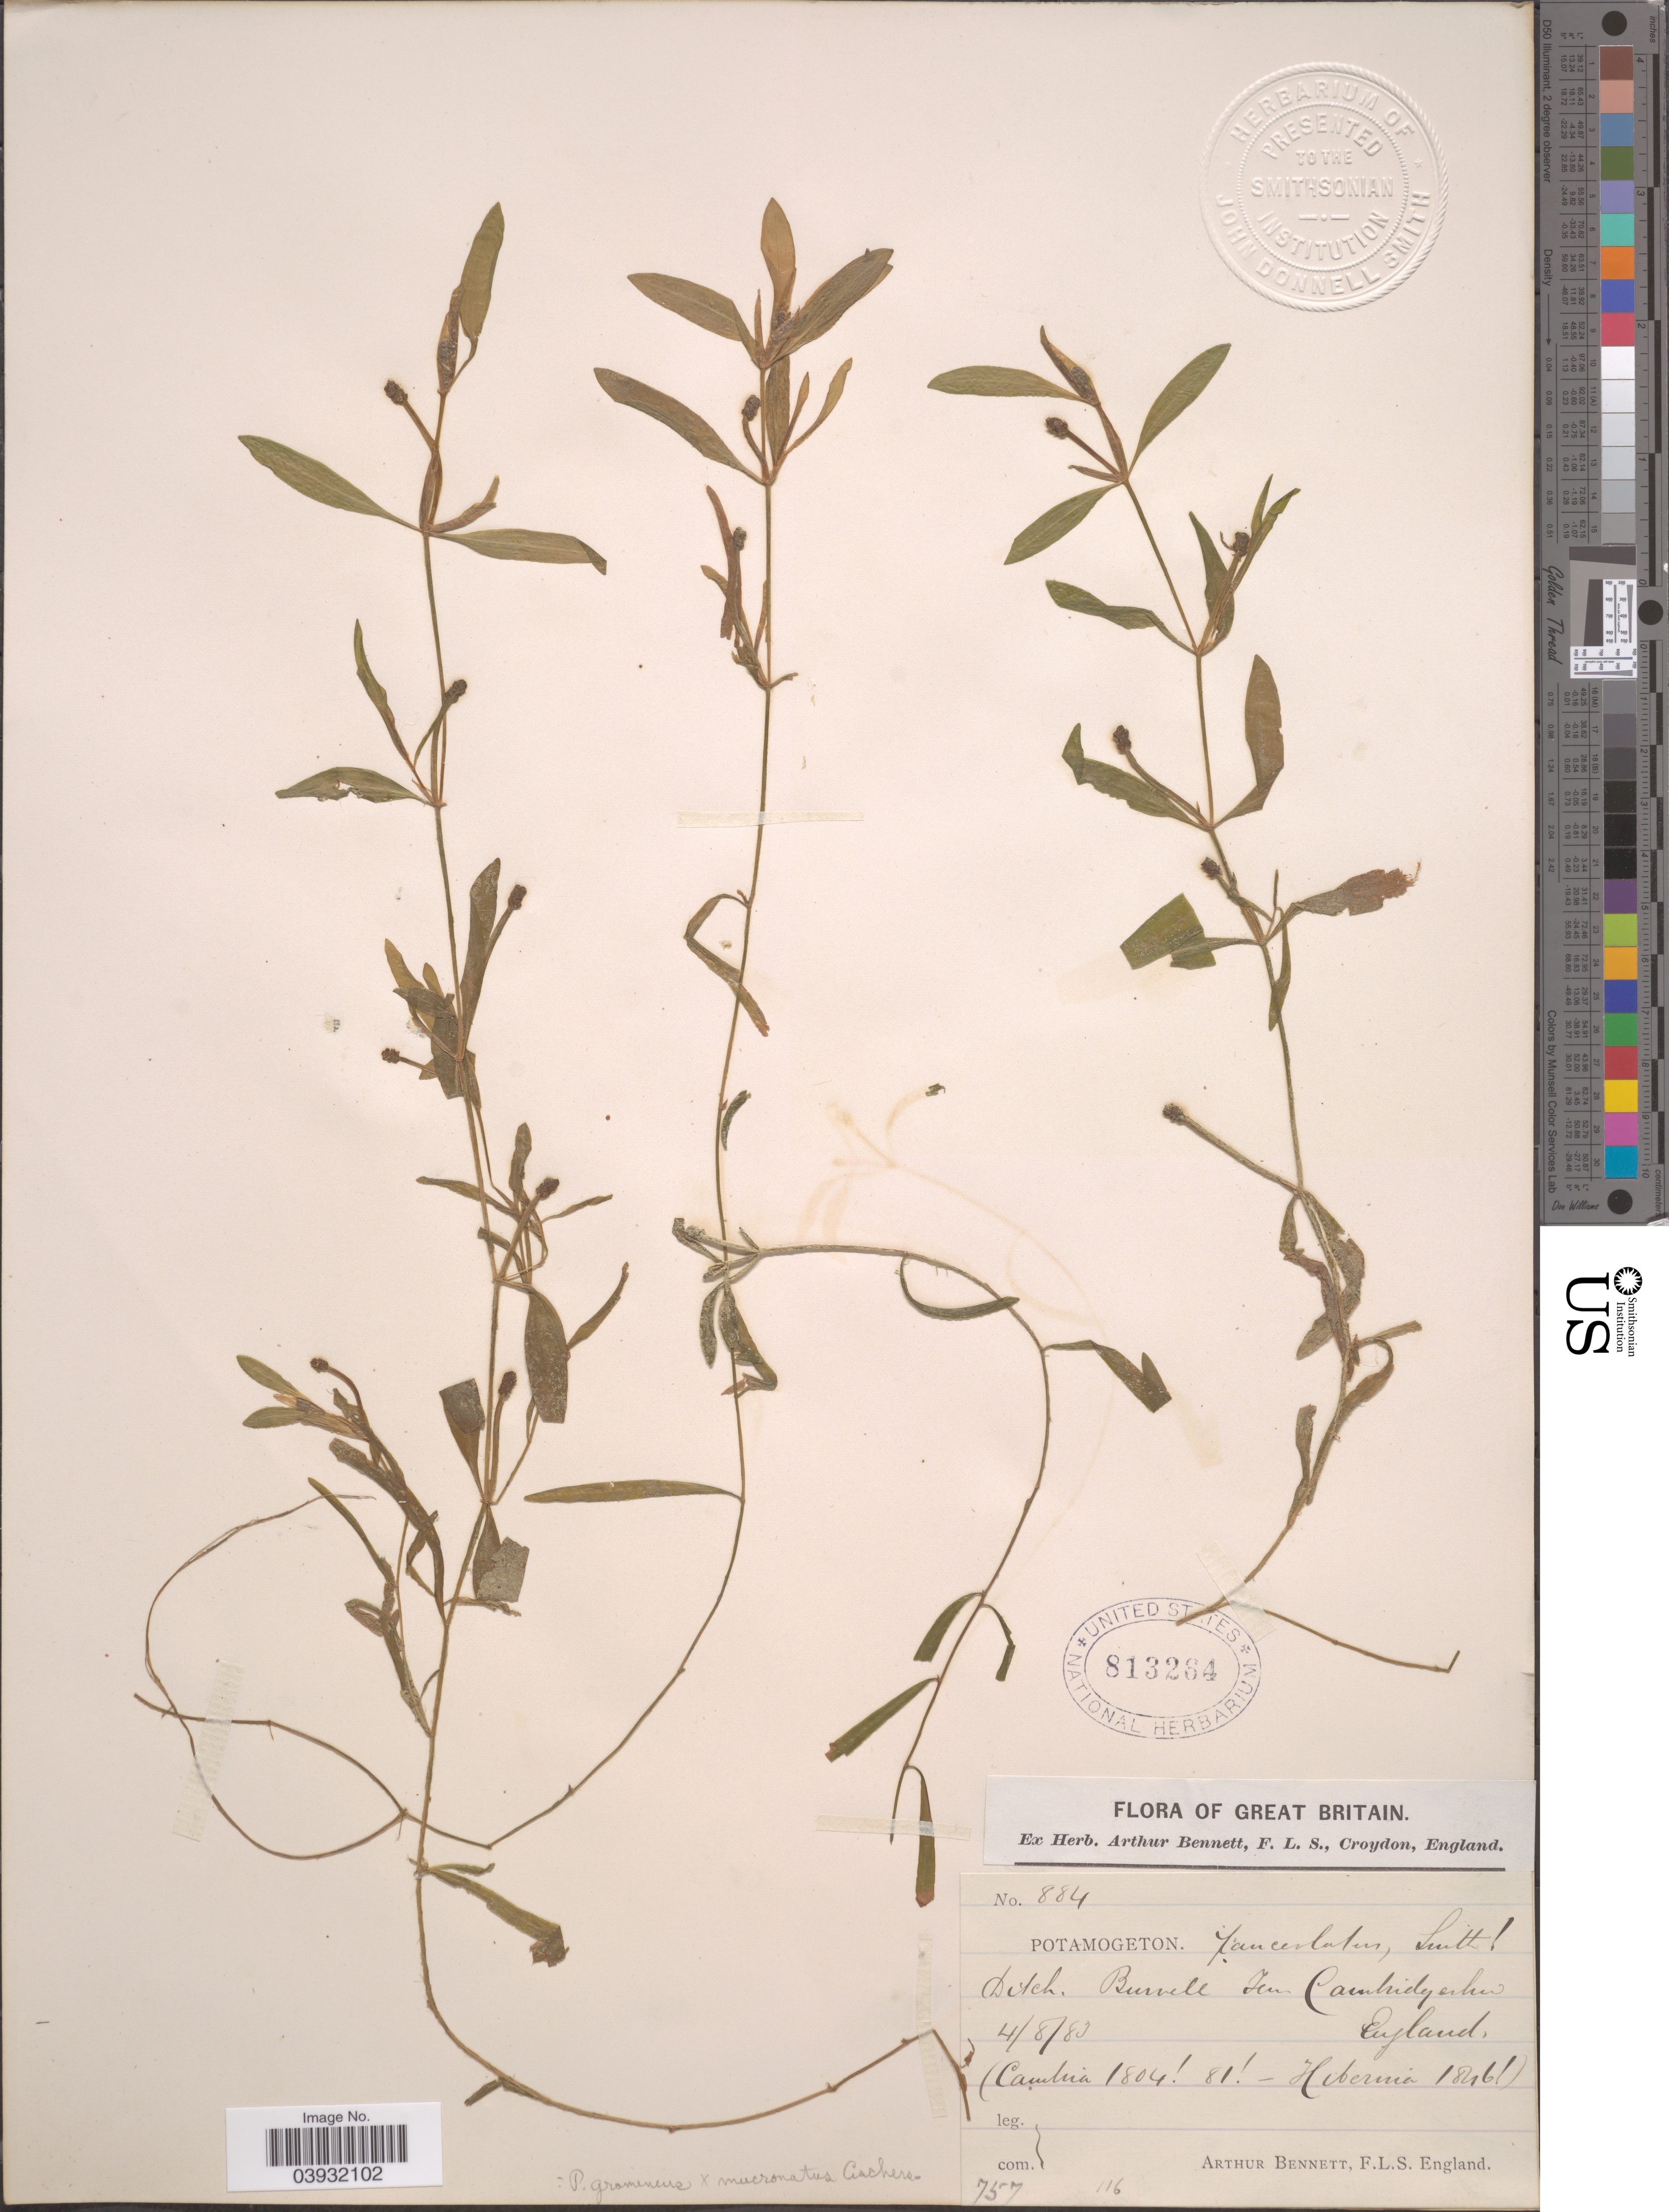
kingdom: Plantae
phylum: Tracheophyta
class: Liliopsida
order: Alismatales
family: Potamogetonaceae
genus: Potamogeton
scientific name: Potamogeton gramineus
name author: L.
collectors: A. Bennett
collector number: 884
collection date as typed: Transcribed d/m/y: 4/8/83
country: United Kingdom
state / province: England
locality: Great Britain. Ditch. Bunell Ten. Cambridgeshire.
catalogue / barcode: US 813264